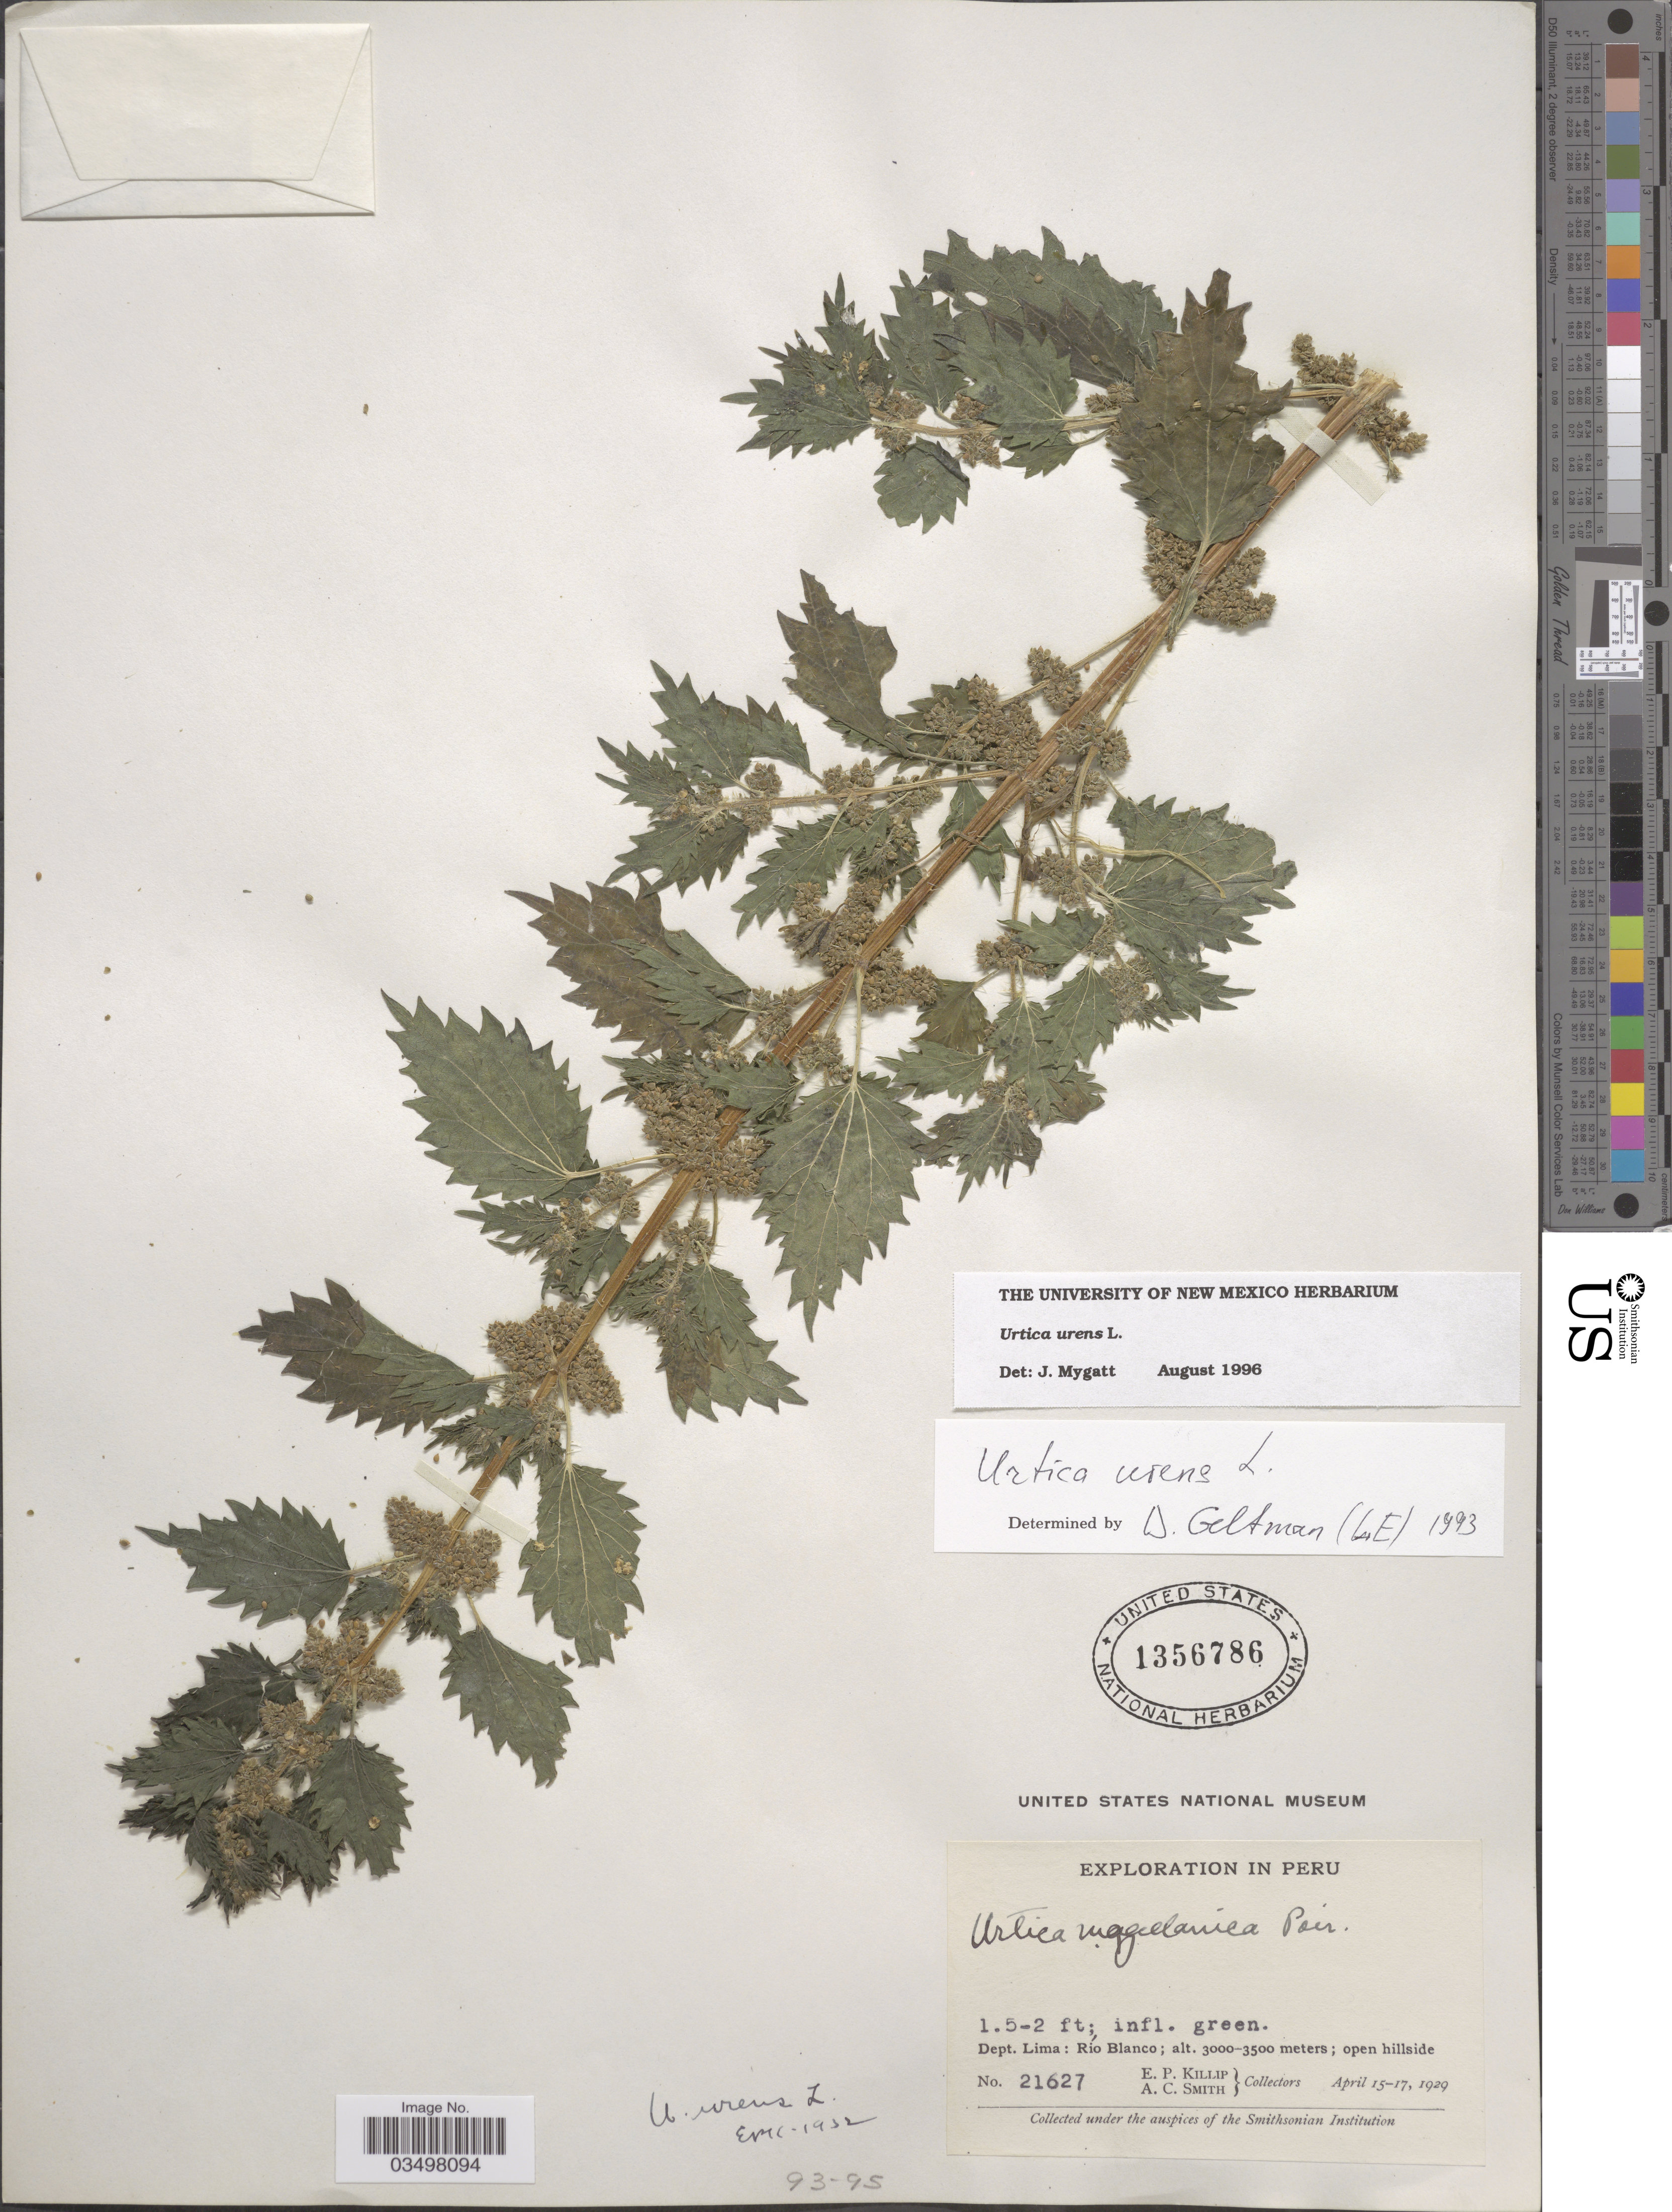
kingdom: Plantae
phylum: Tracheophyta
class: Magnoliopsida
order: Rosales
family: Urticaceae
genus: Urtica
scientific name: Urtica urens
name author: L.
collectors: E. P. Killip & A. C. Smith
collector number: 21627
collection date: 1929-04-15/1929-04-17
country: Peru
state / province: Lima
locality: Dept. Lima: Río Blanco.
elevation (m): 3000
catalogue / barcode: US 1356786